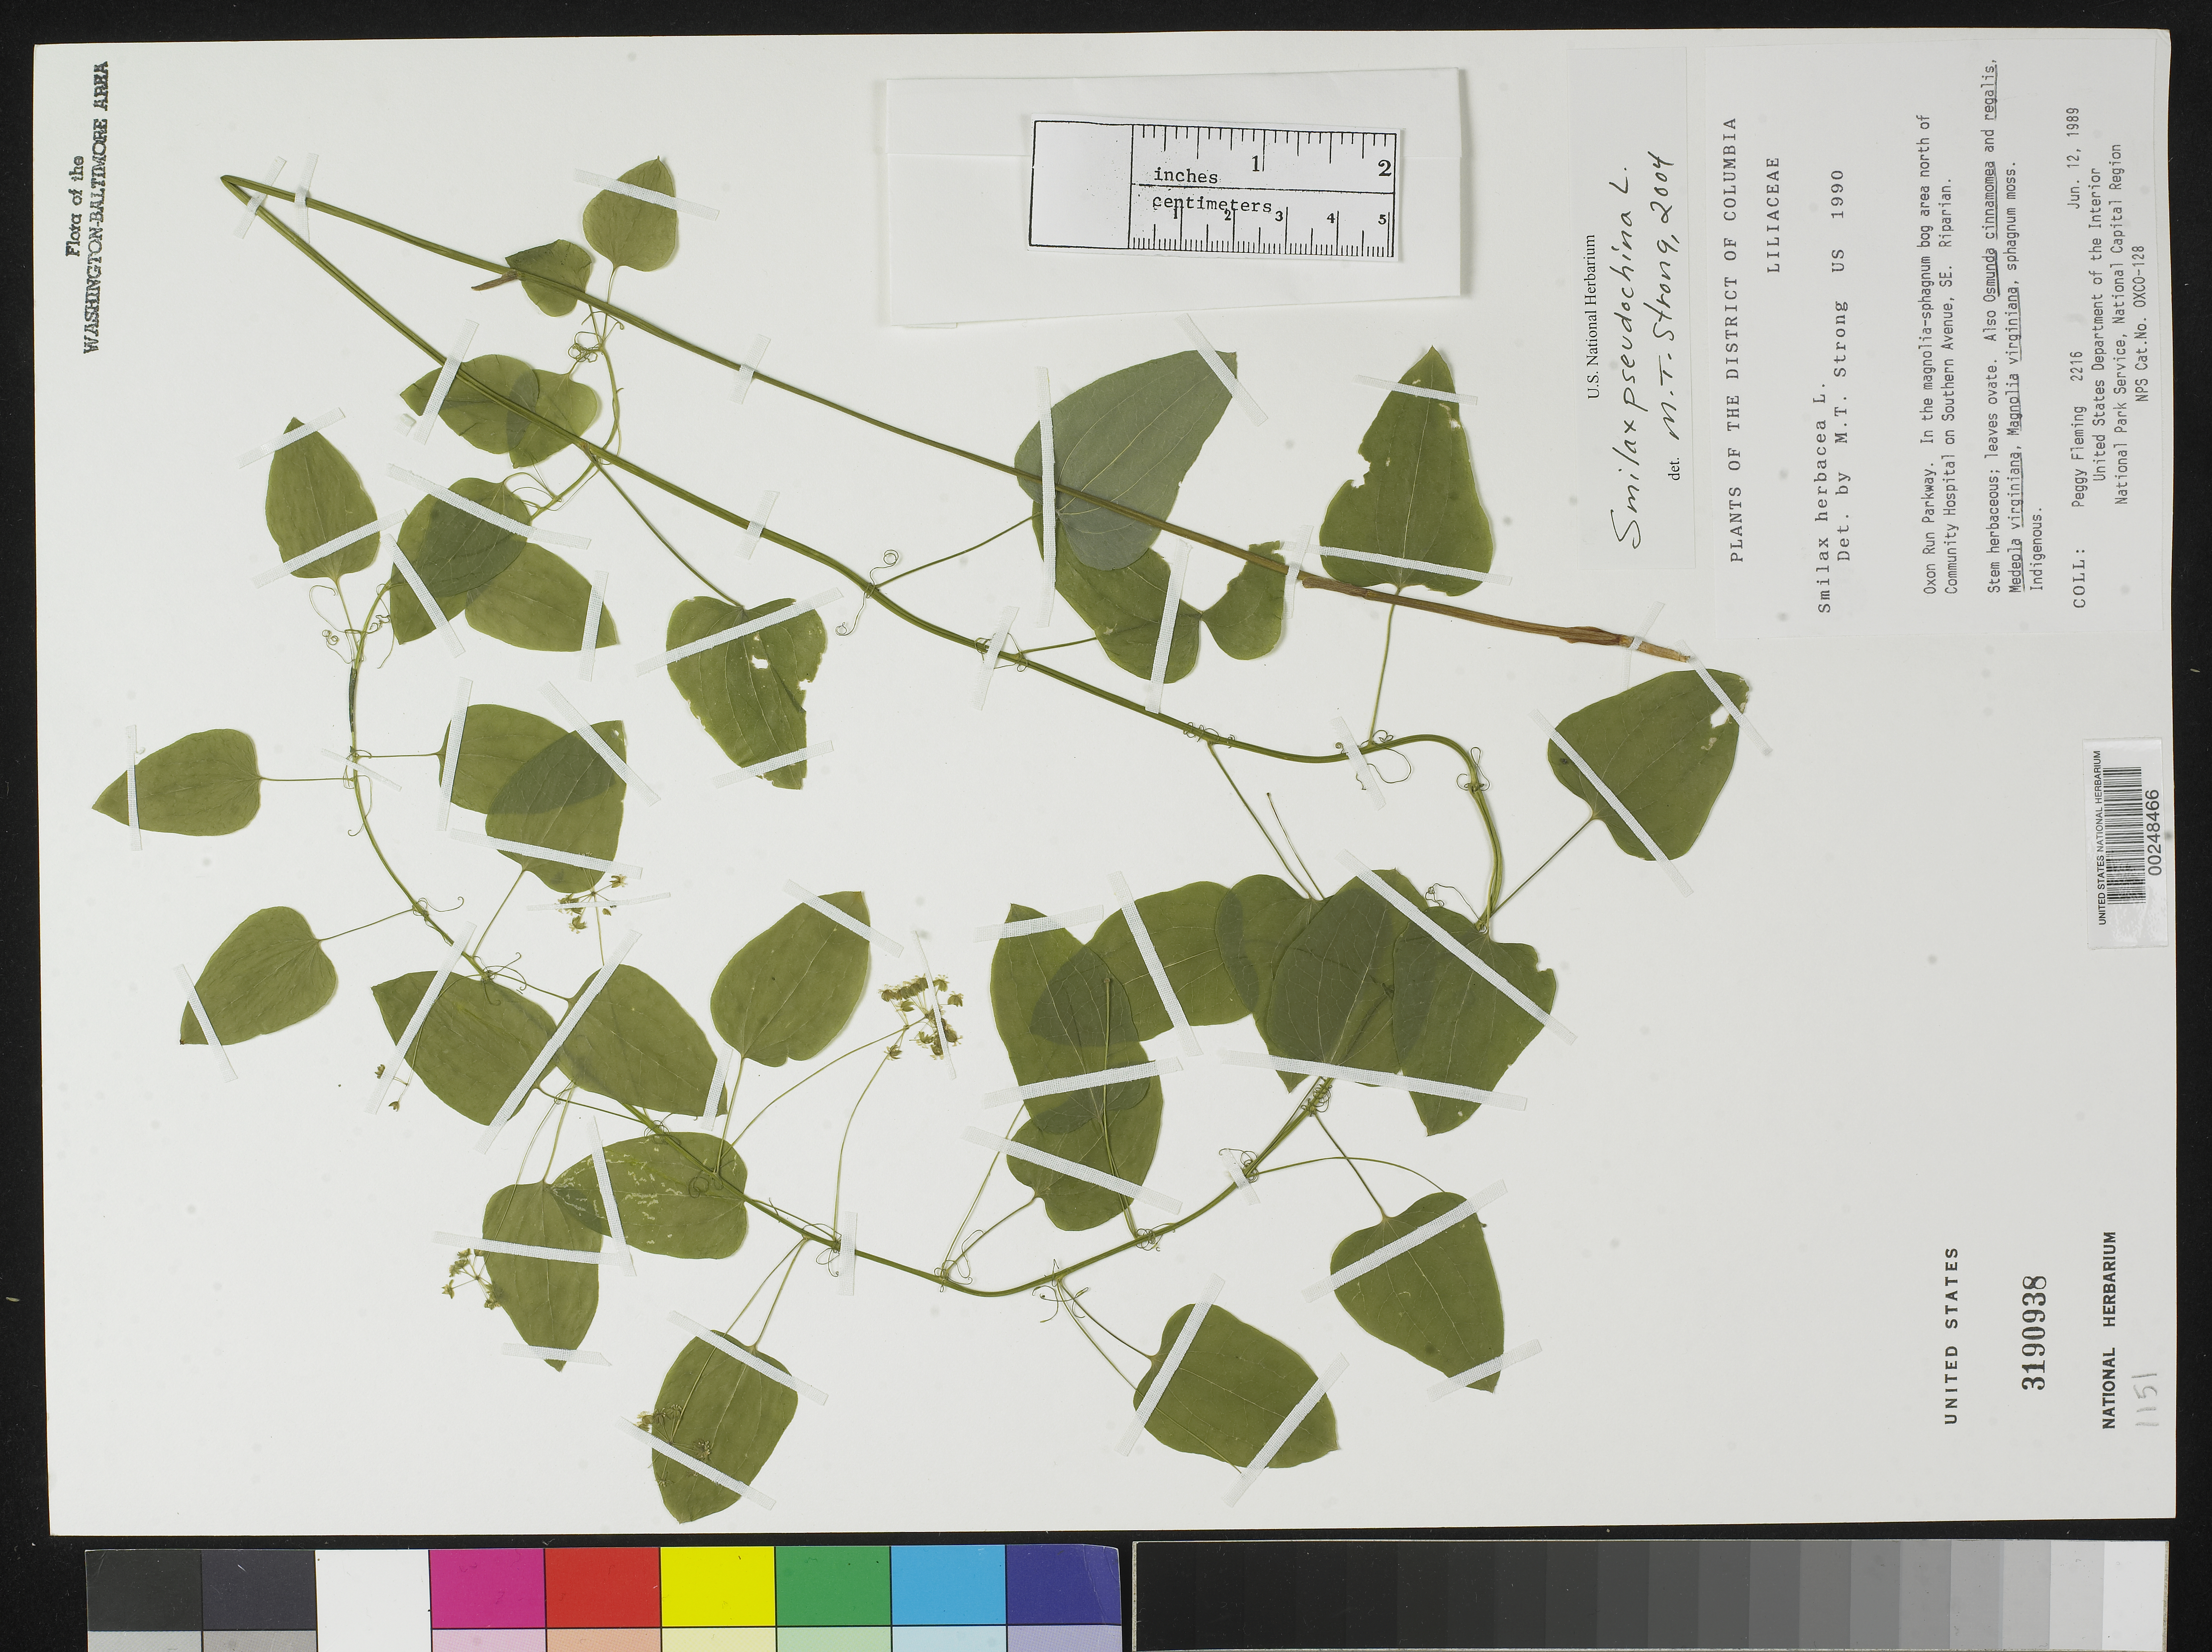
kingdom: Plantae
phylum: Tracheophyta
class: Liliopsida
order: Liliales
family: Smilacaceae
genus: Smilax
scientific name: Smilax herbacea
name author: L.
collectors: P. Fleming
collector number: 2216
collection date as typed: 12 Jun 1989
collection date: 1989-06-12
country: United States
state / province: District of Columbia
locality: Oxon Run Parkway, N of Community Hospital on Southern Ave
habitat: In the magnolia-sphagnum bog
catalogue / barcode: US 3190938